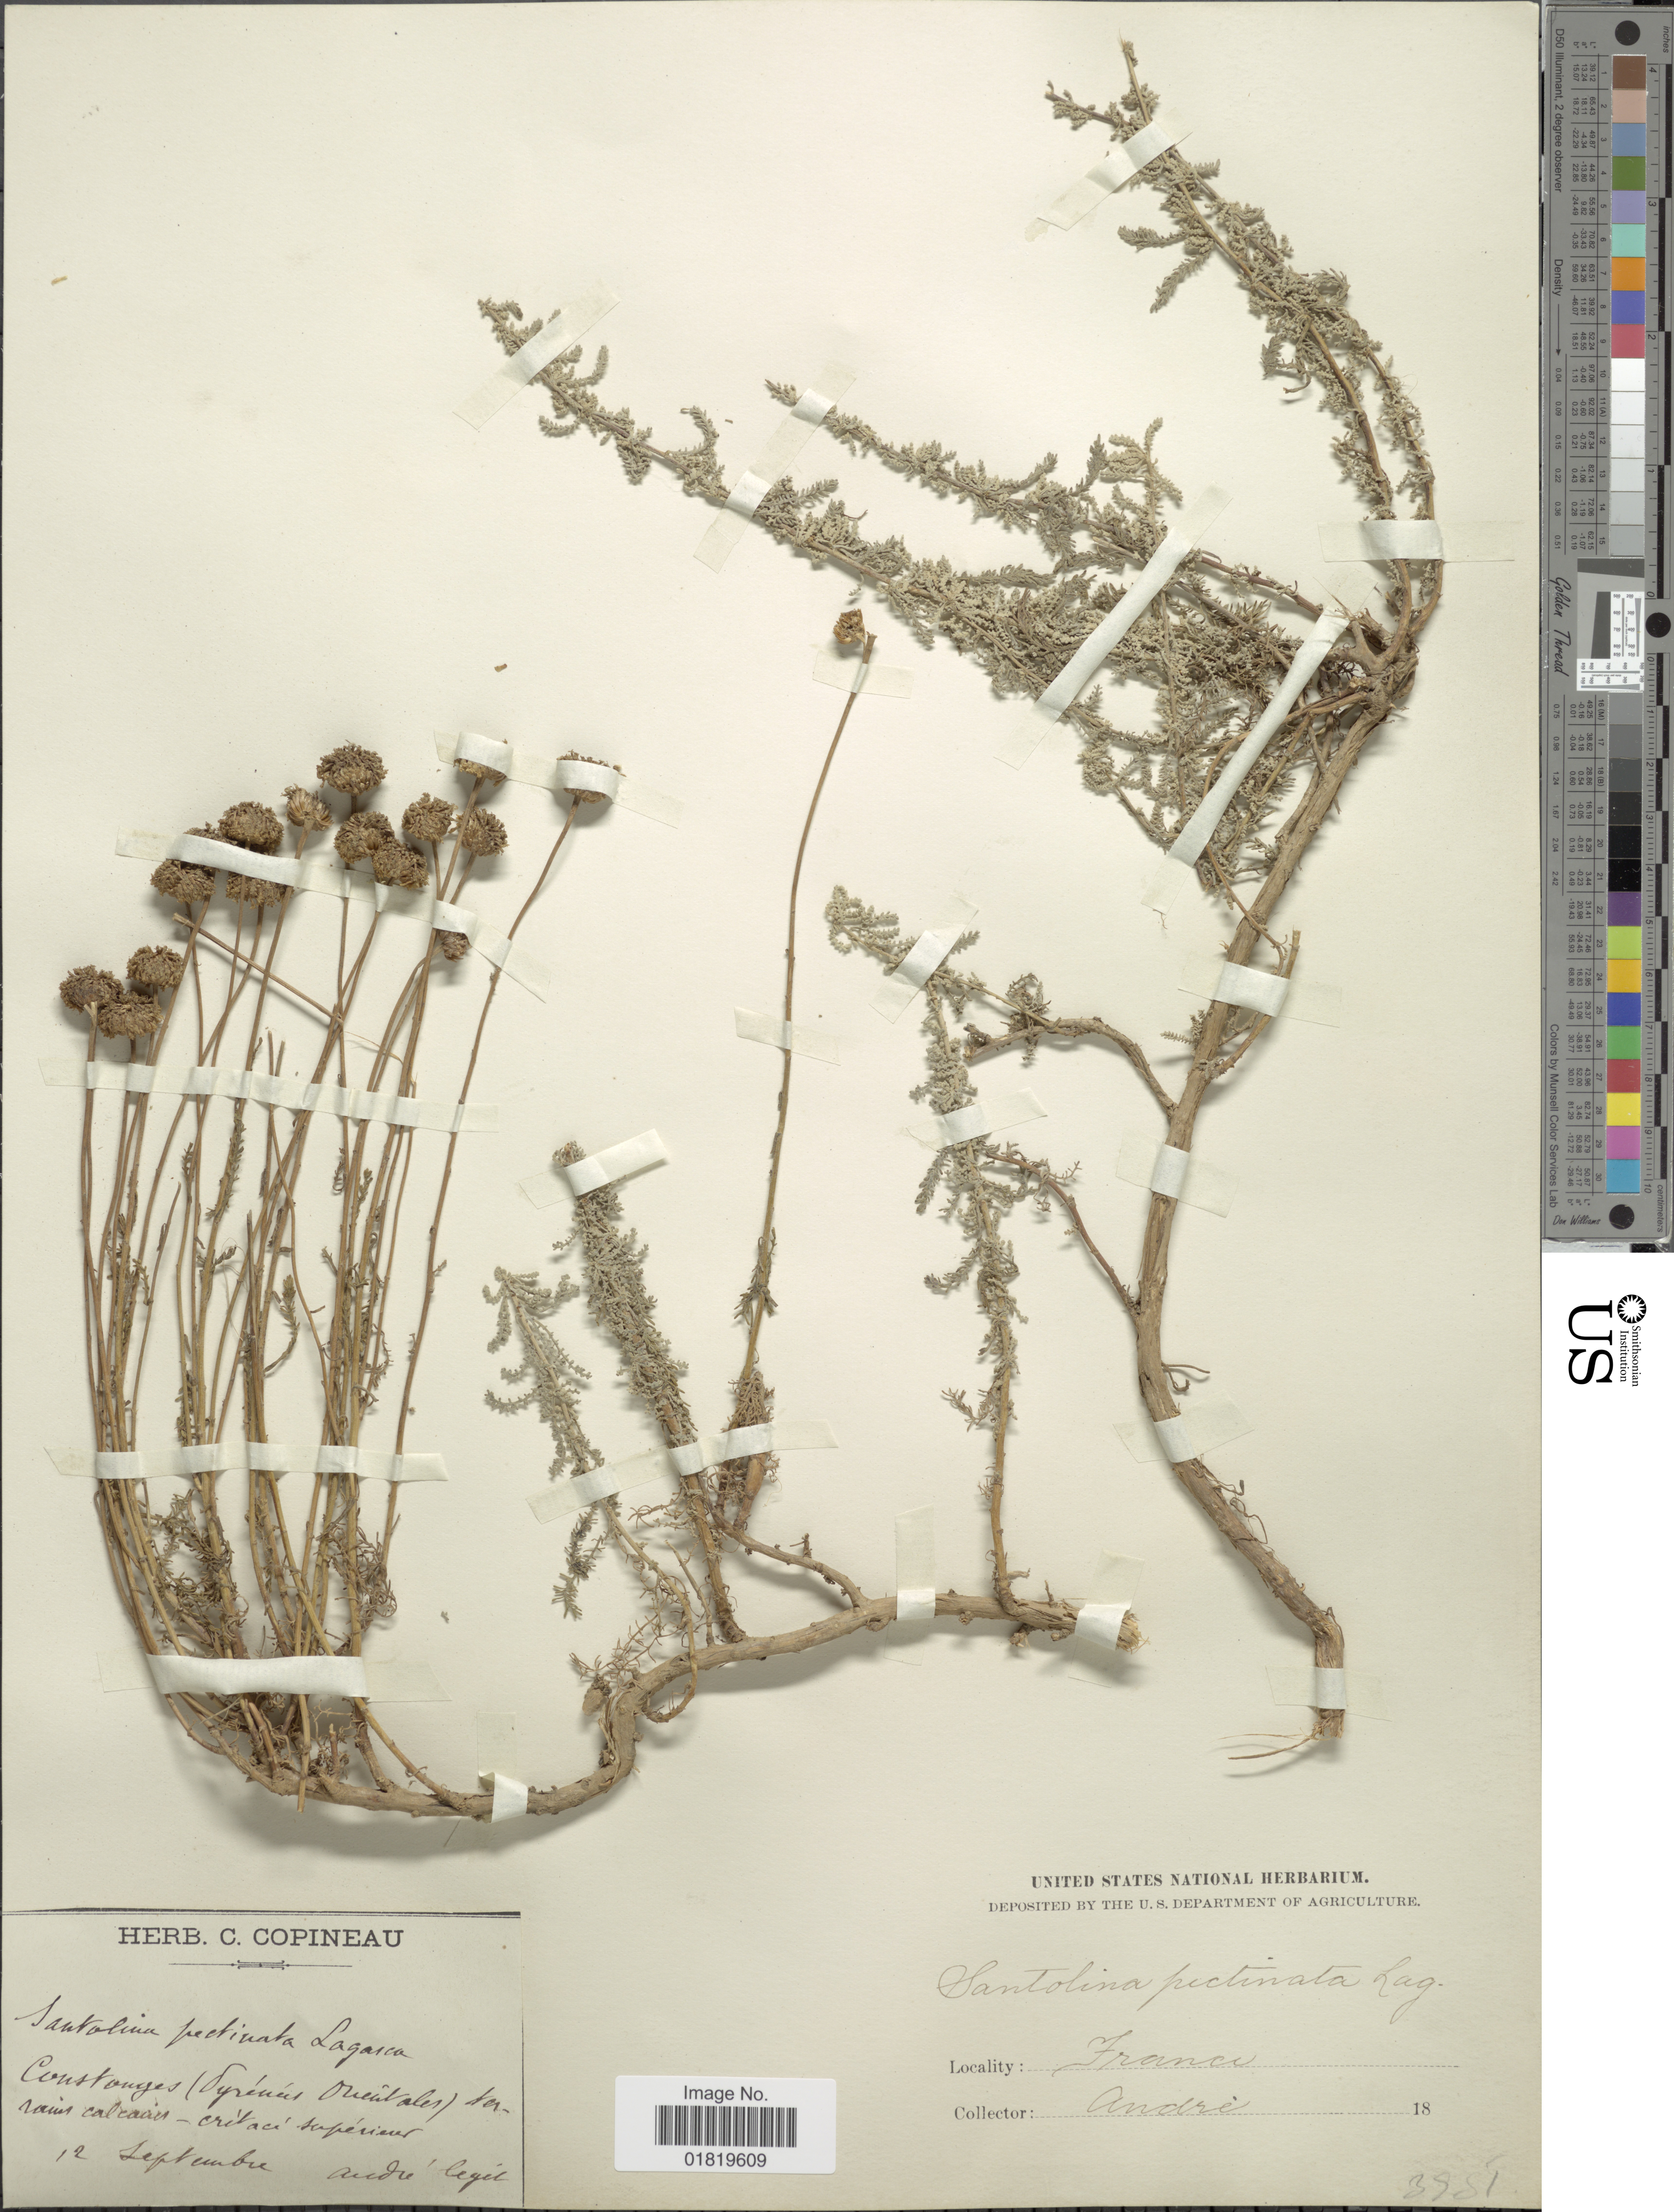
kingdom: Plantae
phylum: Tracheophyta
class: Magnoliopsida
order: Asterales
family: Asteraceae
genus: Santolina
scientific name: Santolina pectinata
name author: Lag.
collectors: André, --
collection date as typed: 18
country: France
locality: Constauges (Syreuus Orientales) terraus calcarais [interpreted]